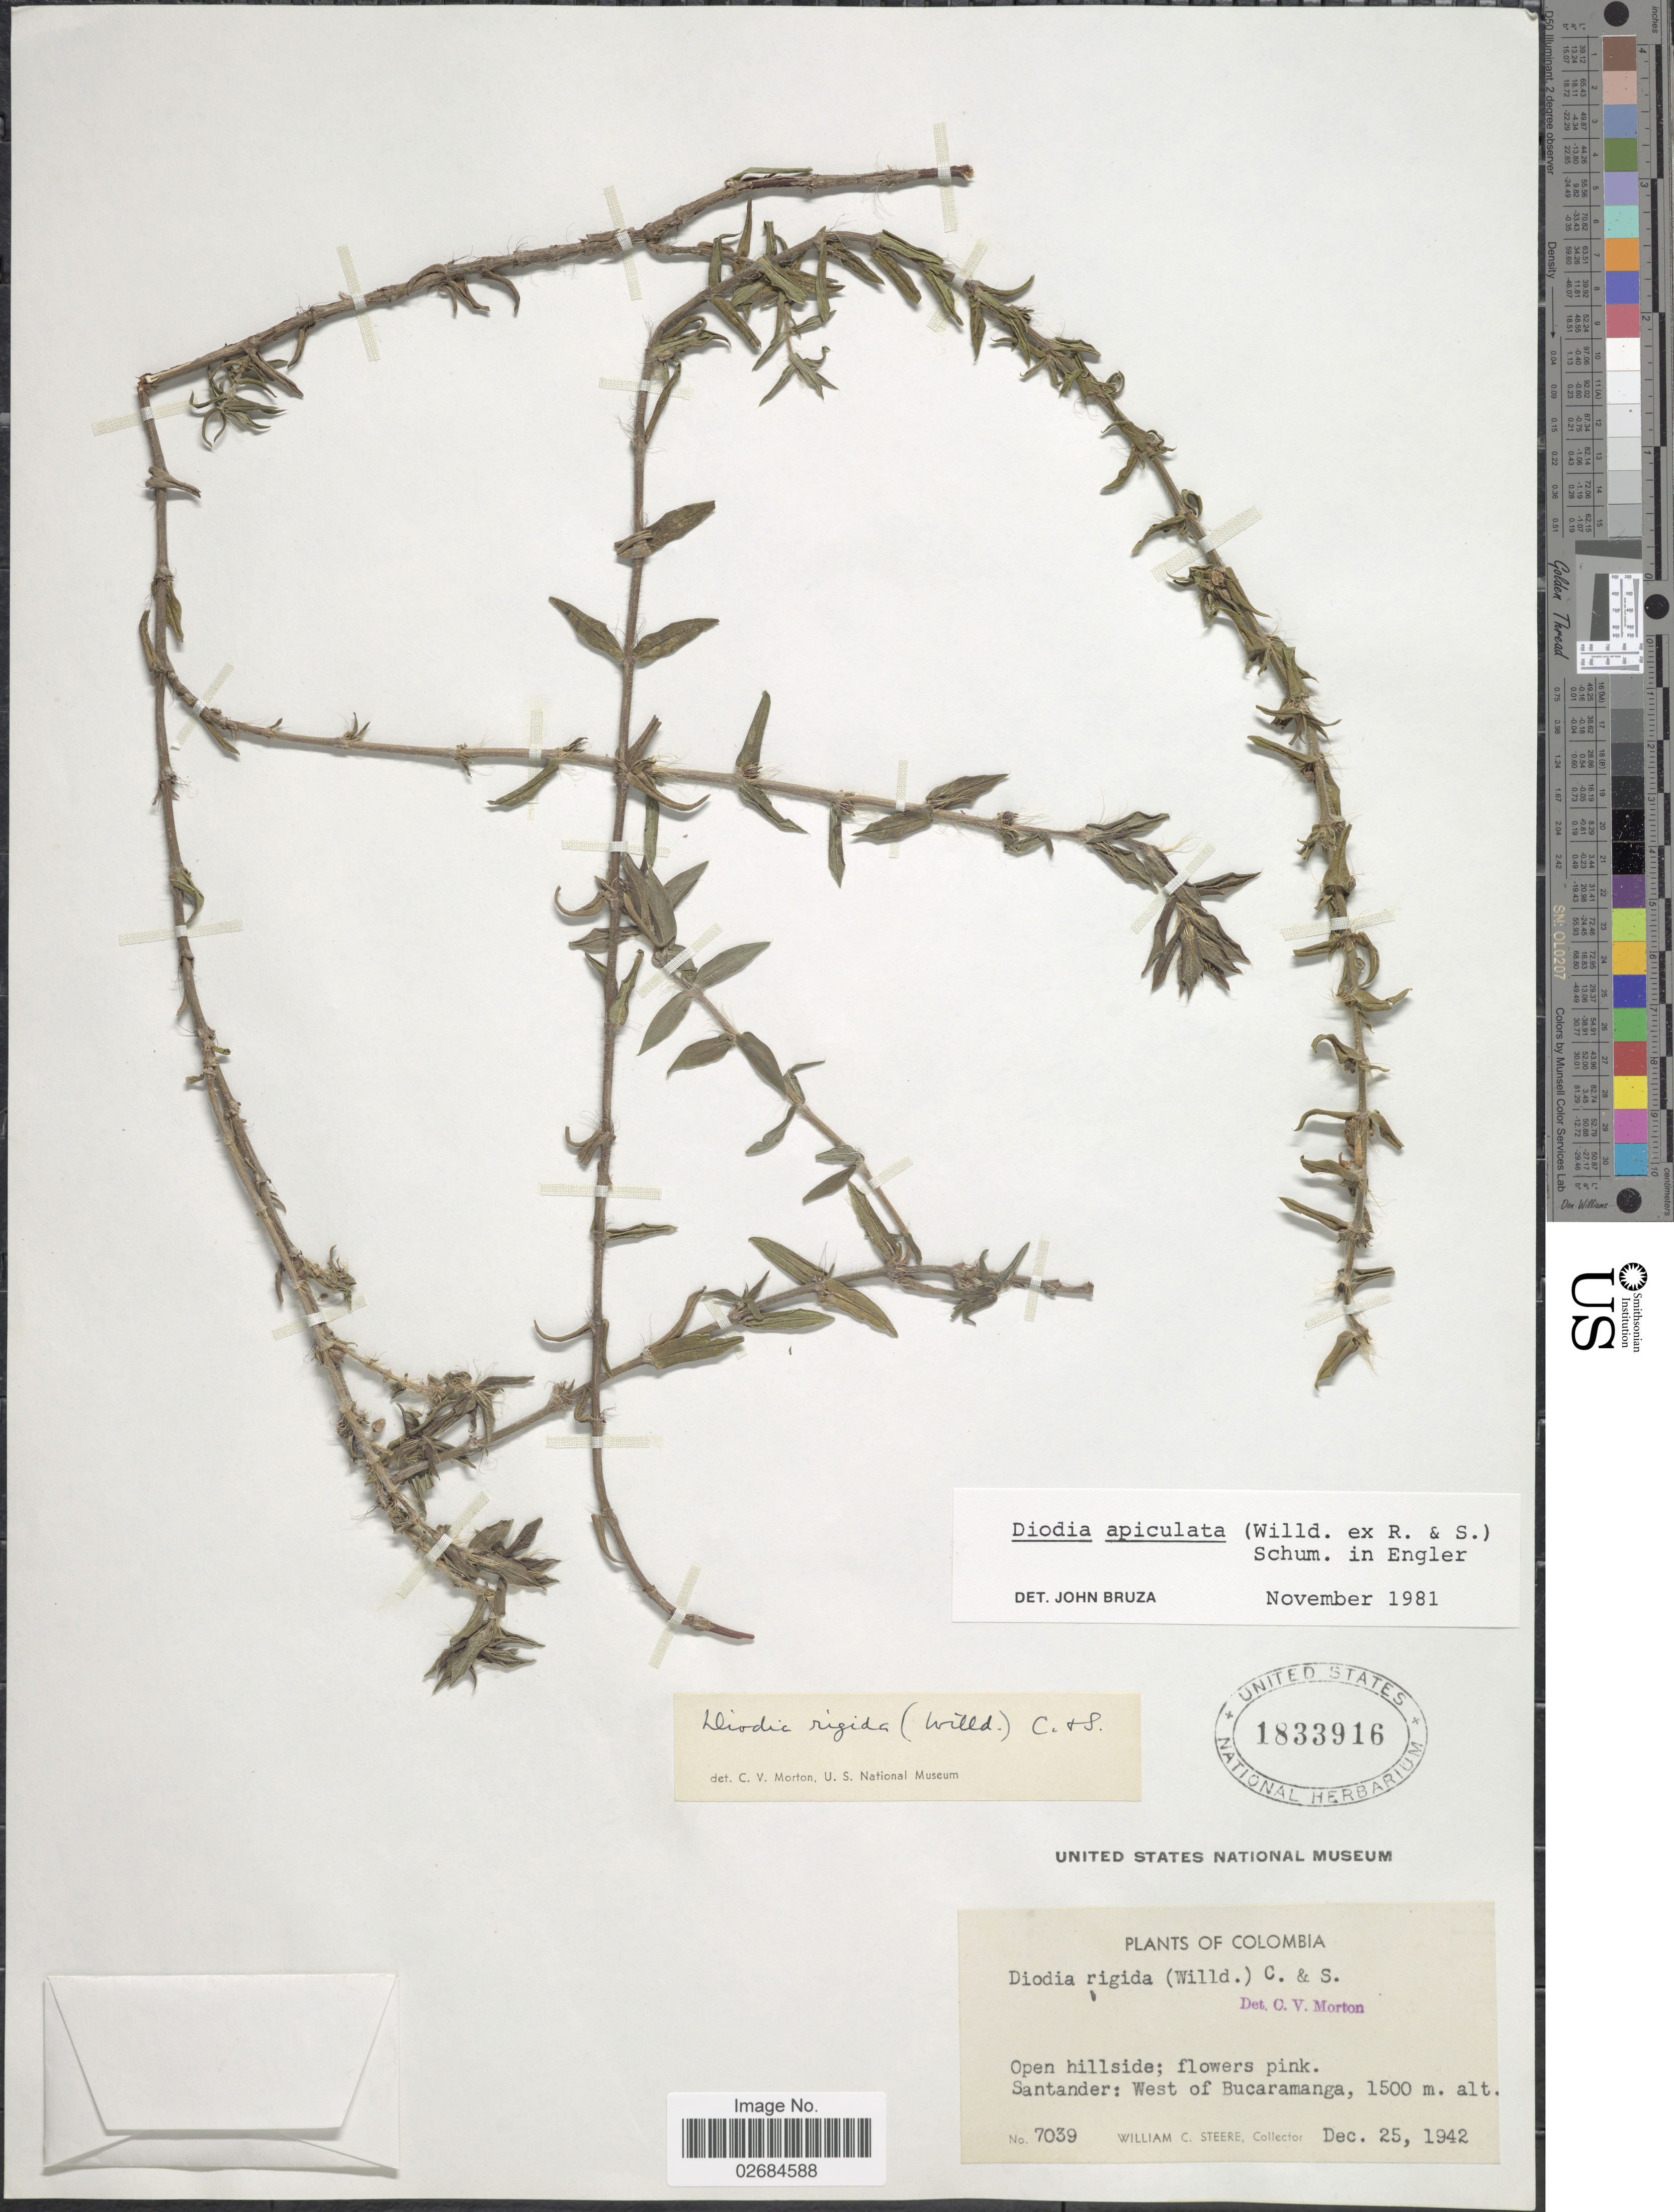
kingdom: Plantae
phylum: Tracheophyta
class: Magnoliopsida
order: Gentianales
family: Rubiaceae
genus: Diodia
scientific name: Diodia apiculata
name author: (Willd. ex Roem. & Schult.) K. Schum.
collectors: W. C. Steere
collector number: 7039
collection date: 1942-12-25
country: Colombia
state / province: Santander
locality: West of Bucaramanga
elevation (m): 1500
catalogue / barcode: US 1833916